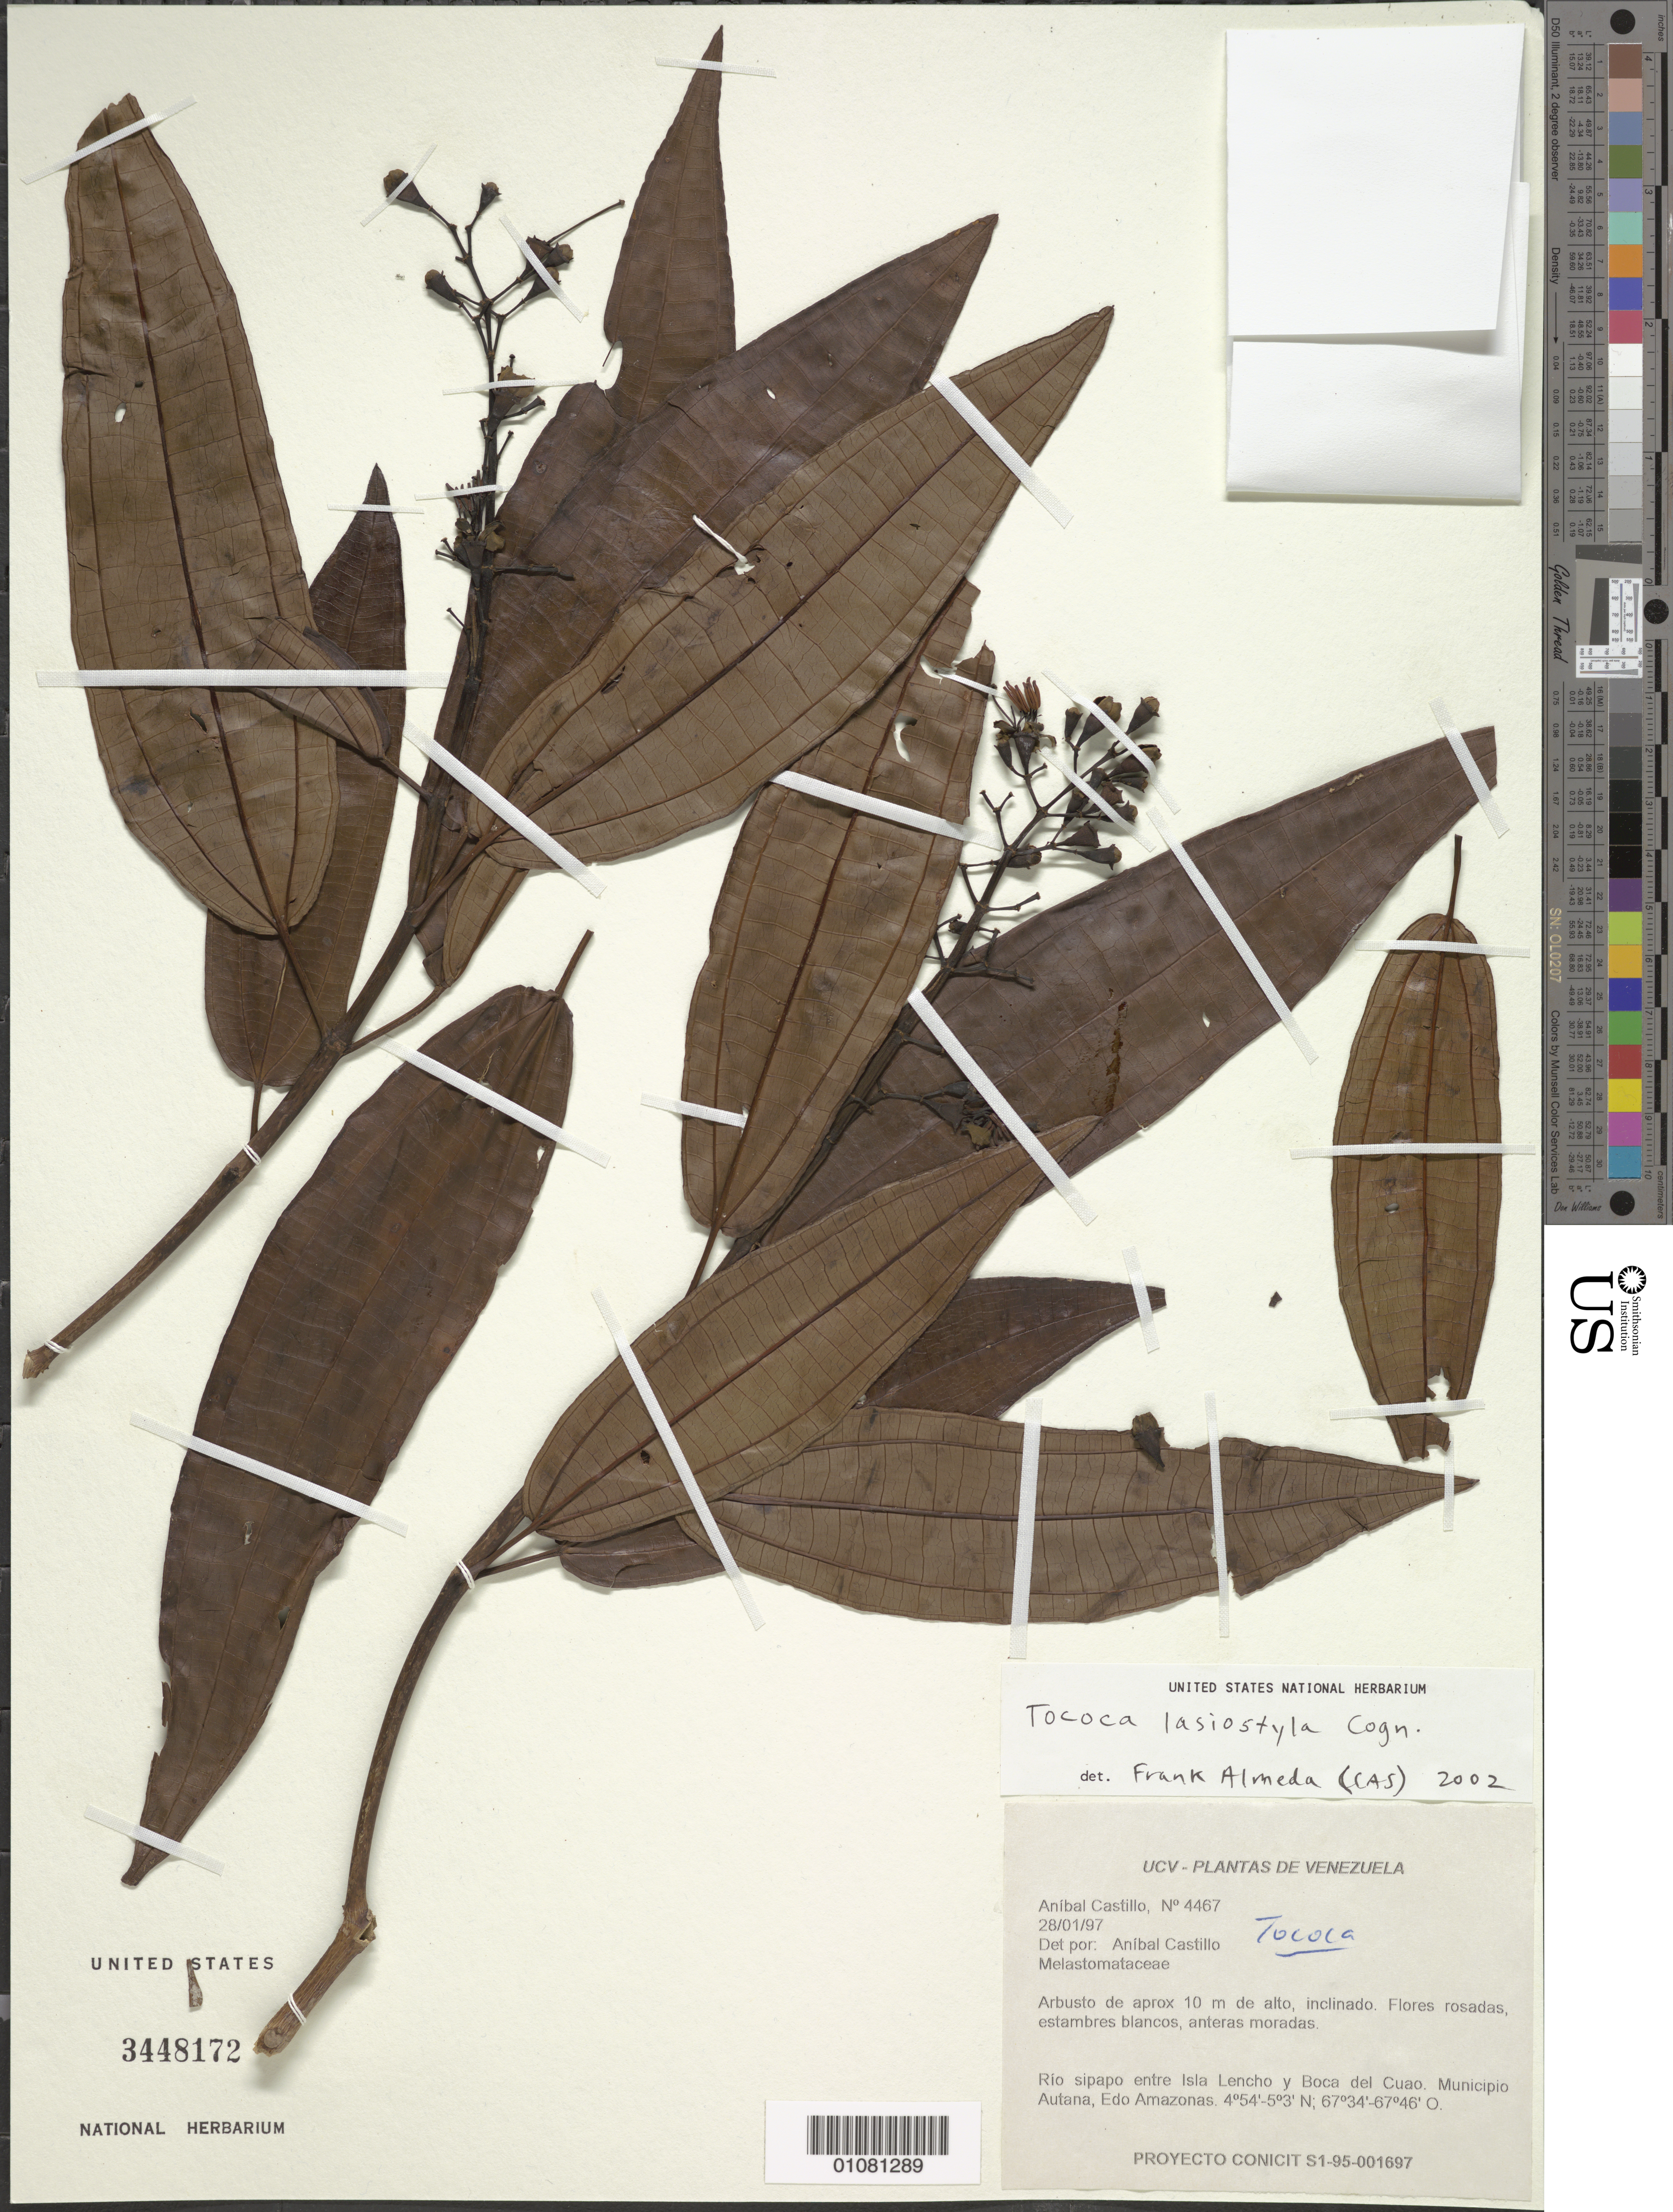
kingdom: Plantae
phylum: Tracheophyta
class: Magnoliopsida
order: Myrtales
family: Melastomataceae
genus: Tococa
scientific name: Tococa lasiostyla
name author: Cogn.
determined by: Almeda, F.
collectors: A. Castillo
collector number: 4467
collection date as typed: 28-Jan-97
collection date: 1997-01-28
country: Venezuela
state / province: Amazonas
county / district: Autana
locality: Mun. Autana, Río Sipapo, entre Raudal Caldero e Isla Lencho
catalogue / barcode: US 3448172